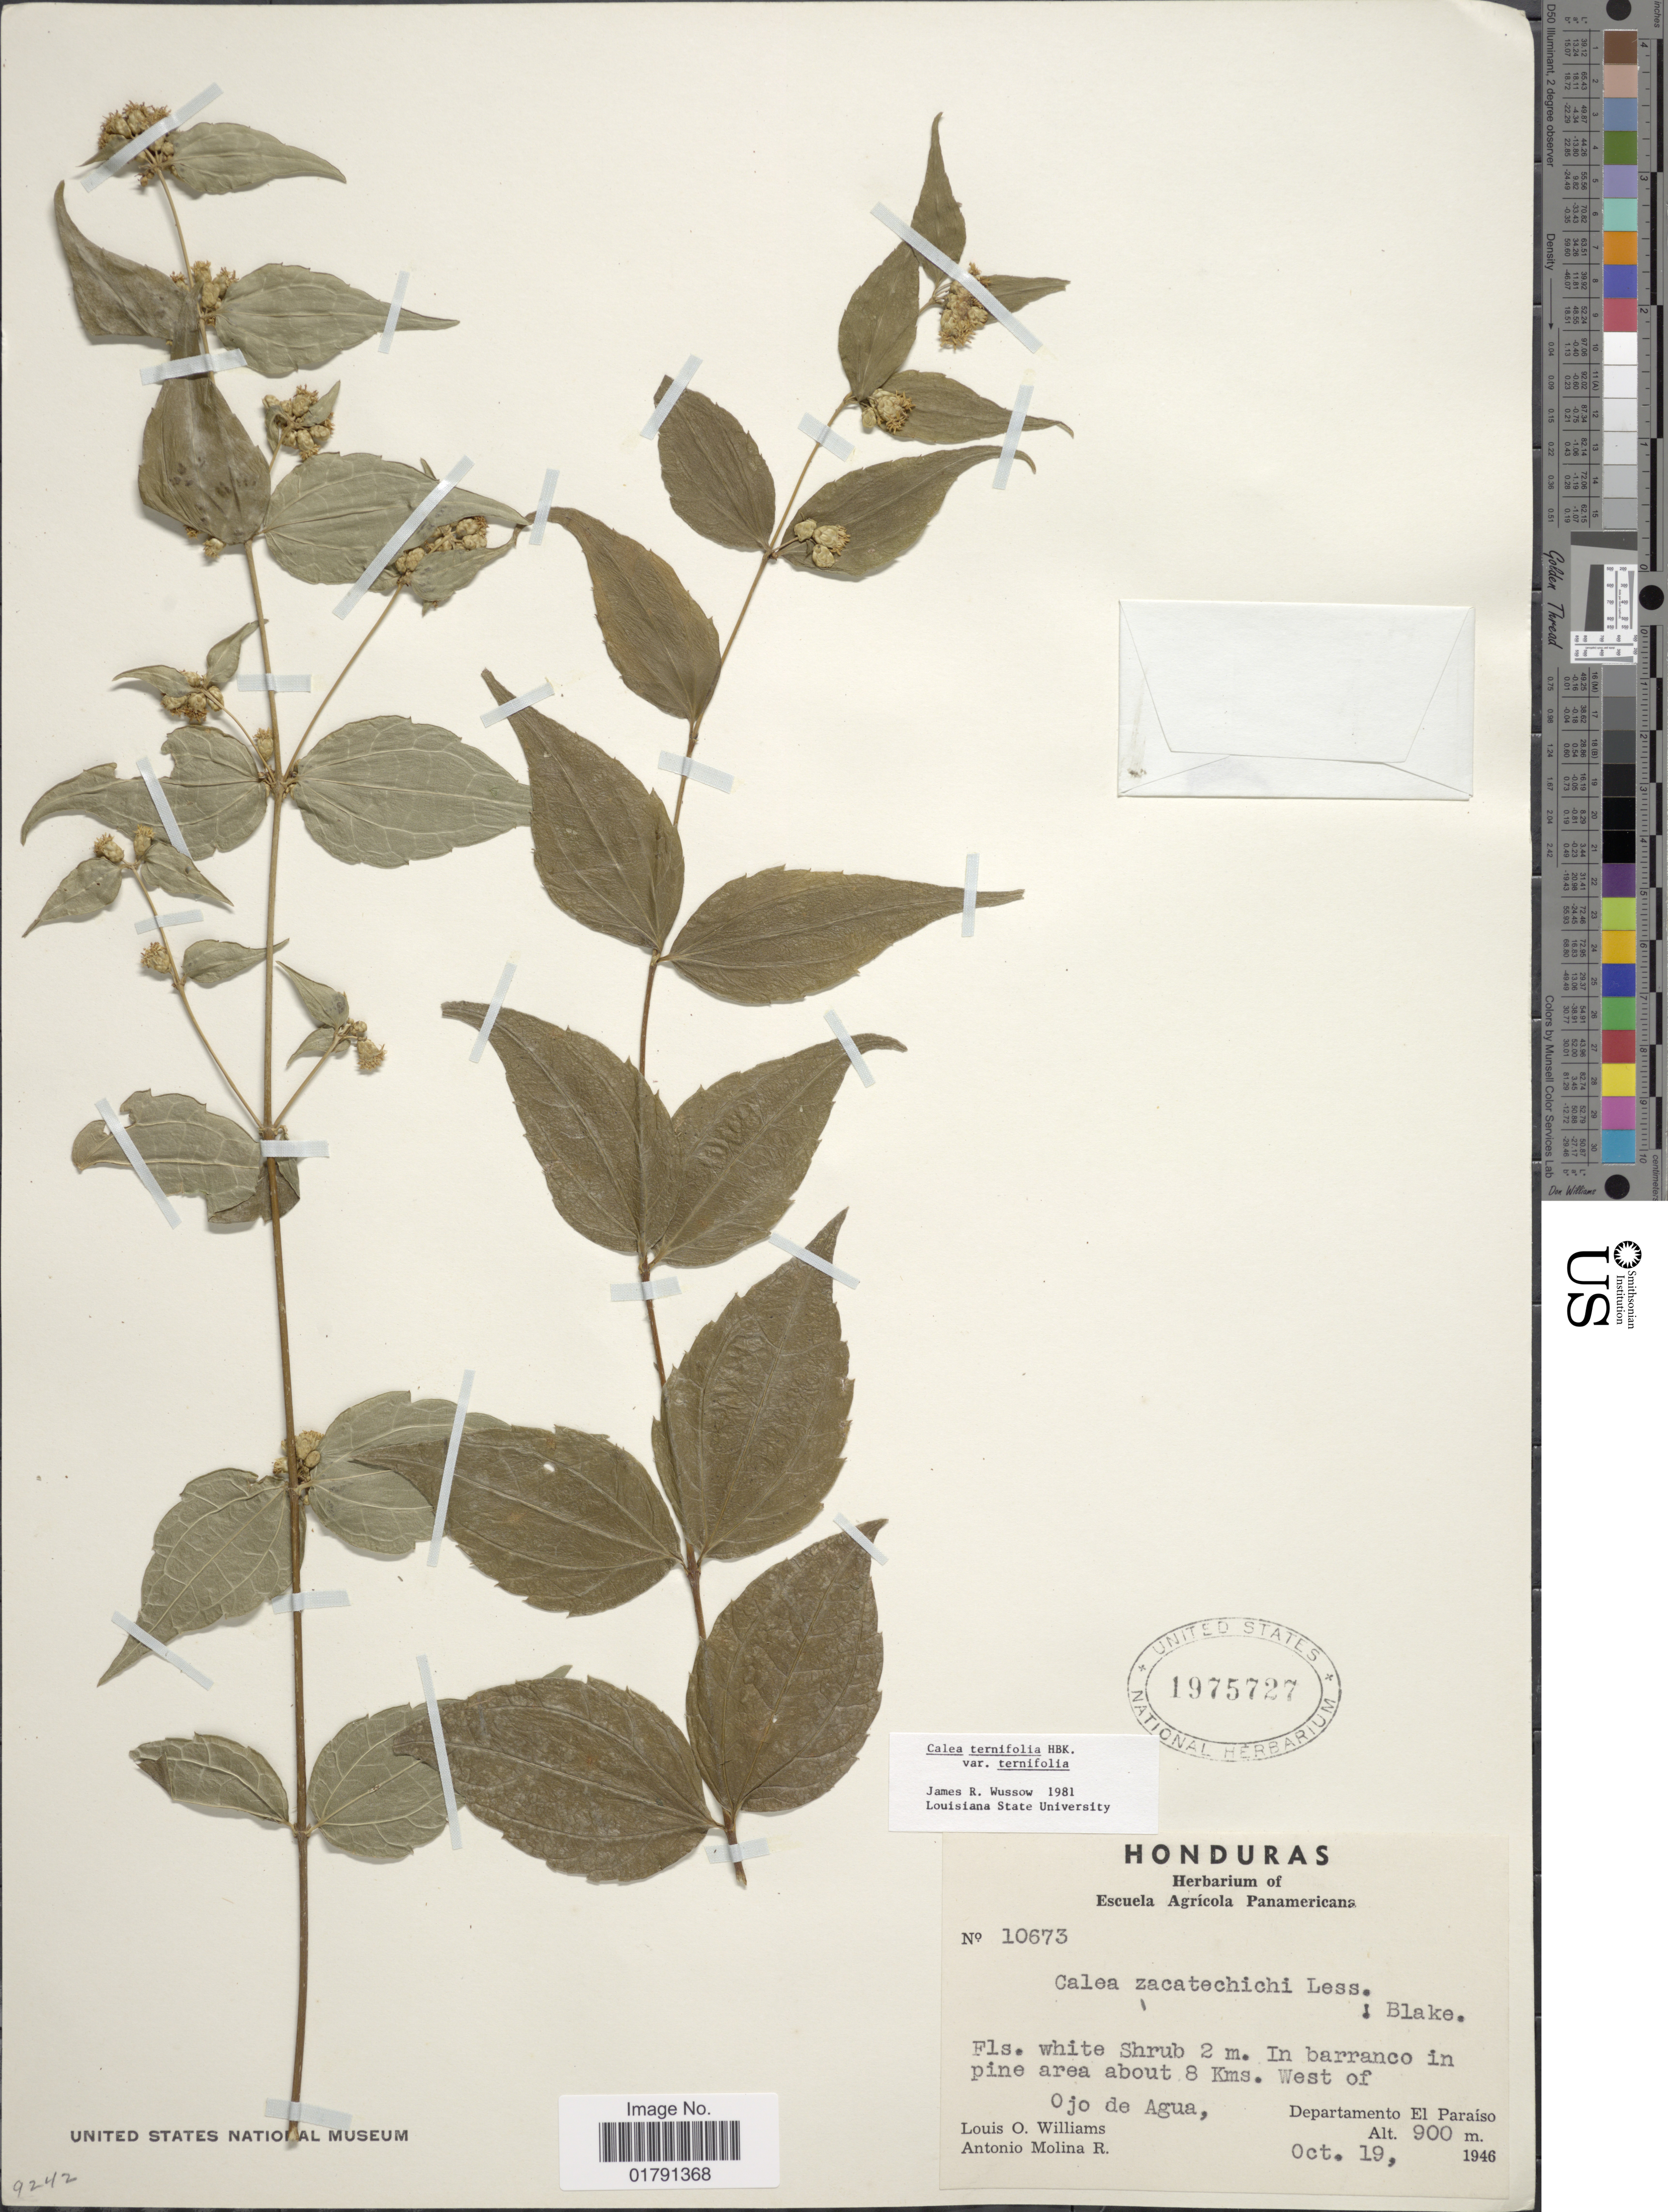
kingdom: Plantae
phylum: Tracheophyta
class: Magnoliopsida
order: Asterales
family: Asteraceae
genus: Calea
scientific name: Calea ternifolia Oliv., hom. illeg.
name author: Oliv.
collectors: L. O. Williams & A. Molina R.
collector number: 10673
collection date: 1946-10-19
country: Honduras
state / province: El Paraíso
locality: Area about 8 kms West of Ojo de Agua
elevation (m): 900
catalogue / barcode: US 1975727